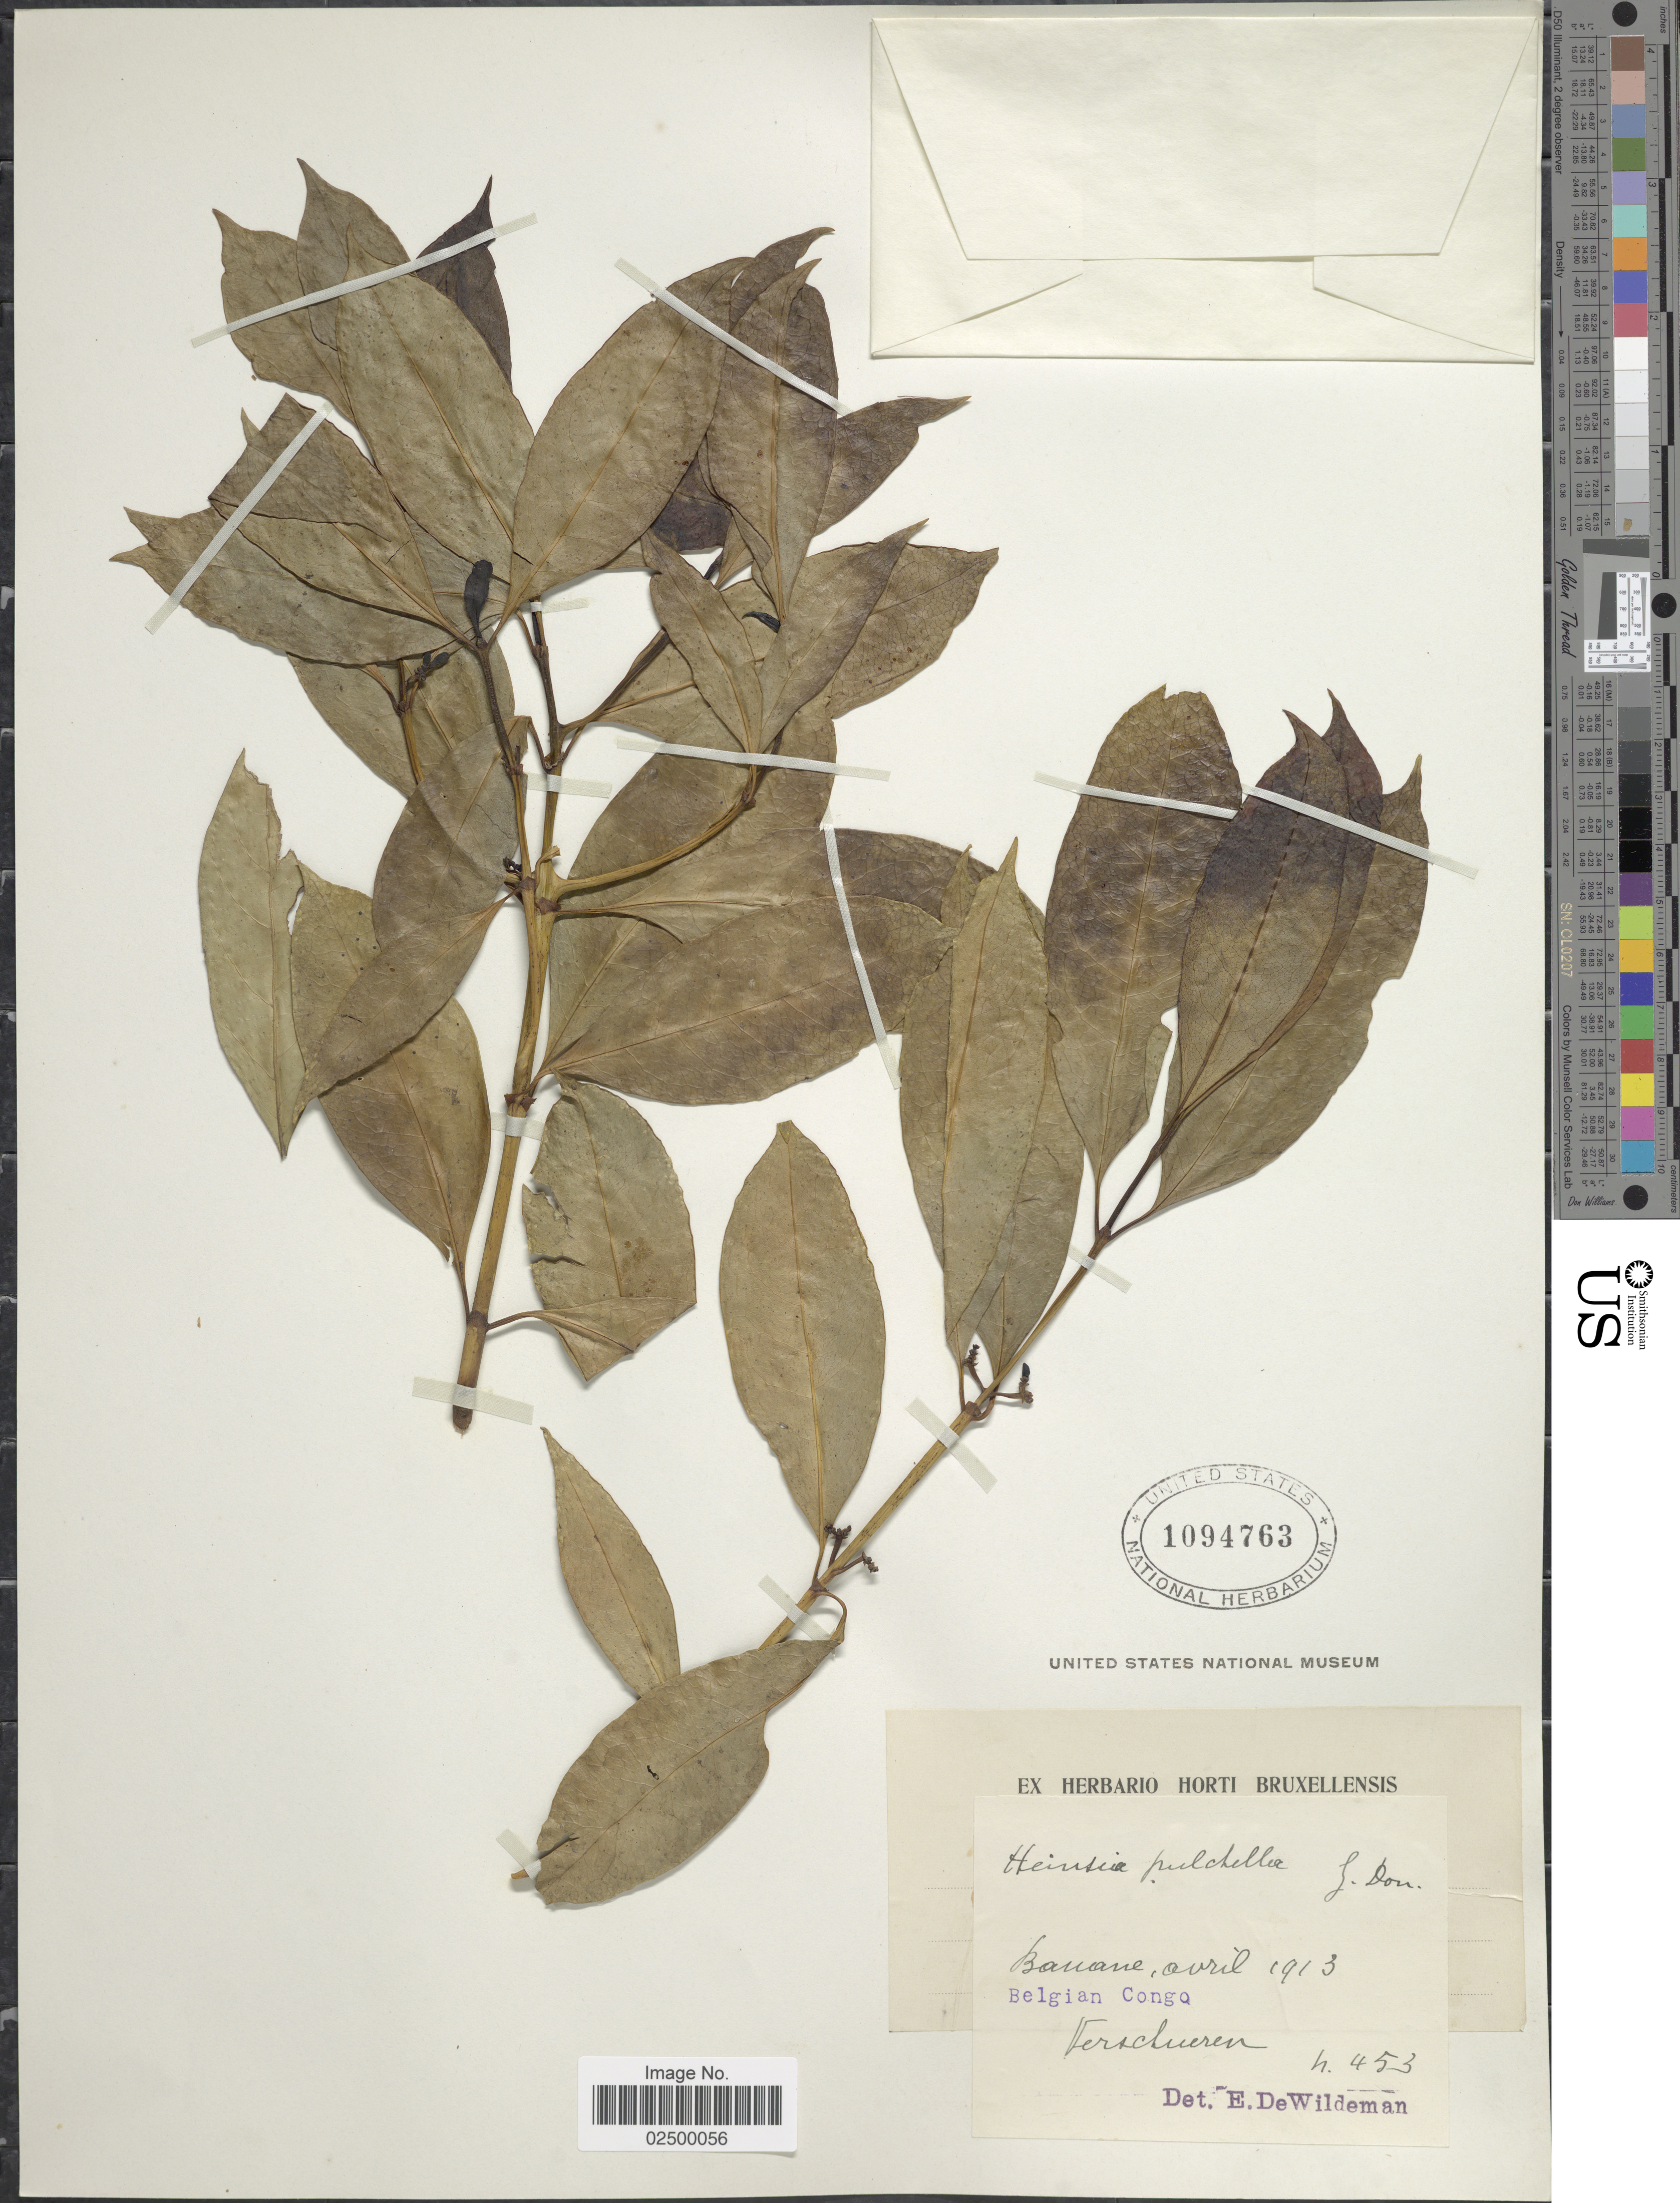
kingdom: Plantae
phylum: Tracheophyta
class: Magnoliopsida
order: Gentianales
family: Rubiaceae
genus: Heinsia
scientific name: Heinsia pulchella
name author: K. Schum.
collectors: R. Verschueren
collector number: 453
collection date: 1913-04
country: Congo, Democratic Republic of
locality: Banane, Belgian Congo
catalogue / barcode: US 1094763